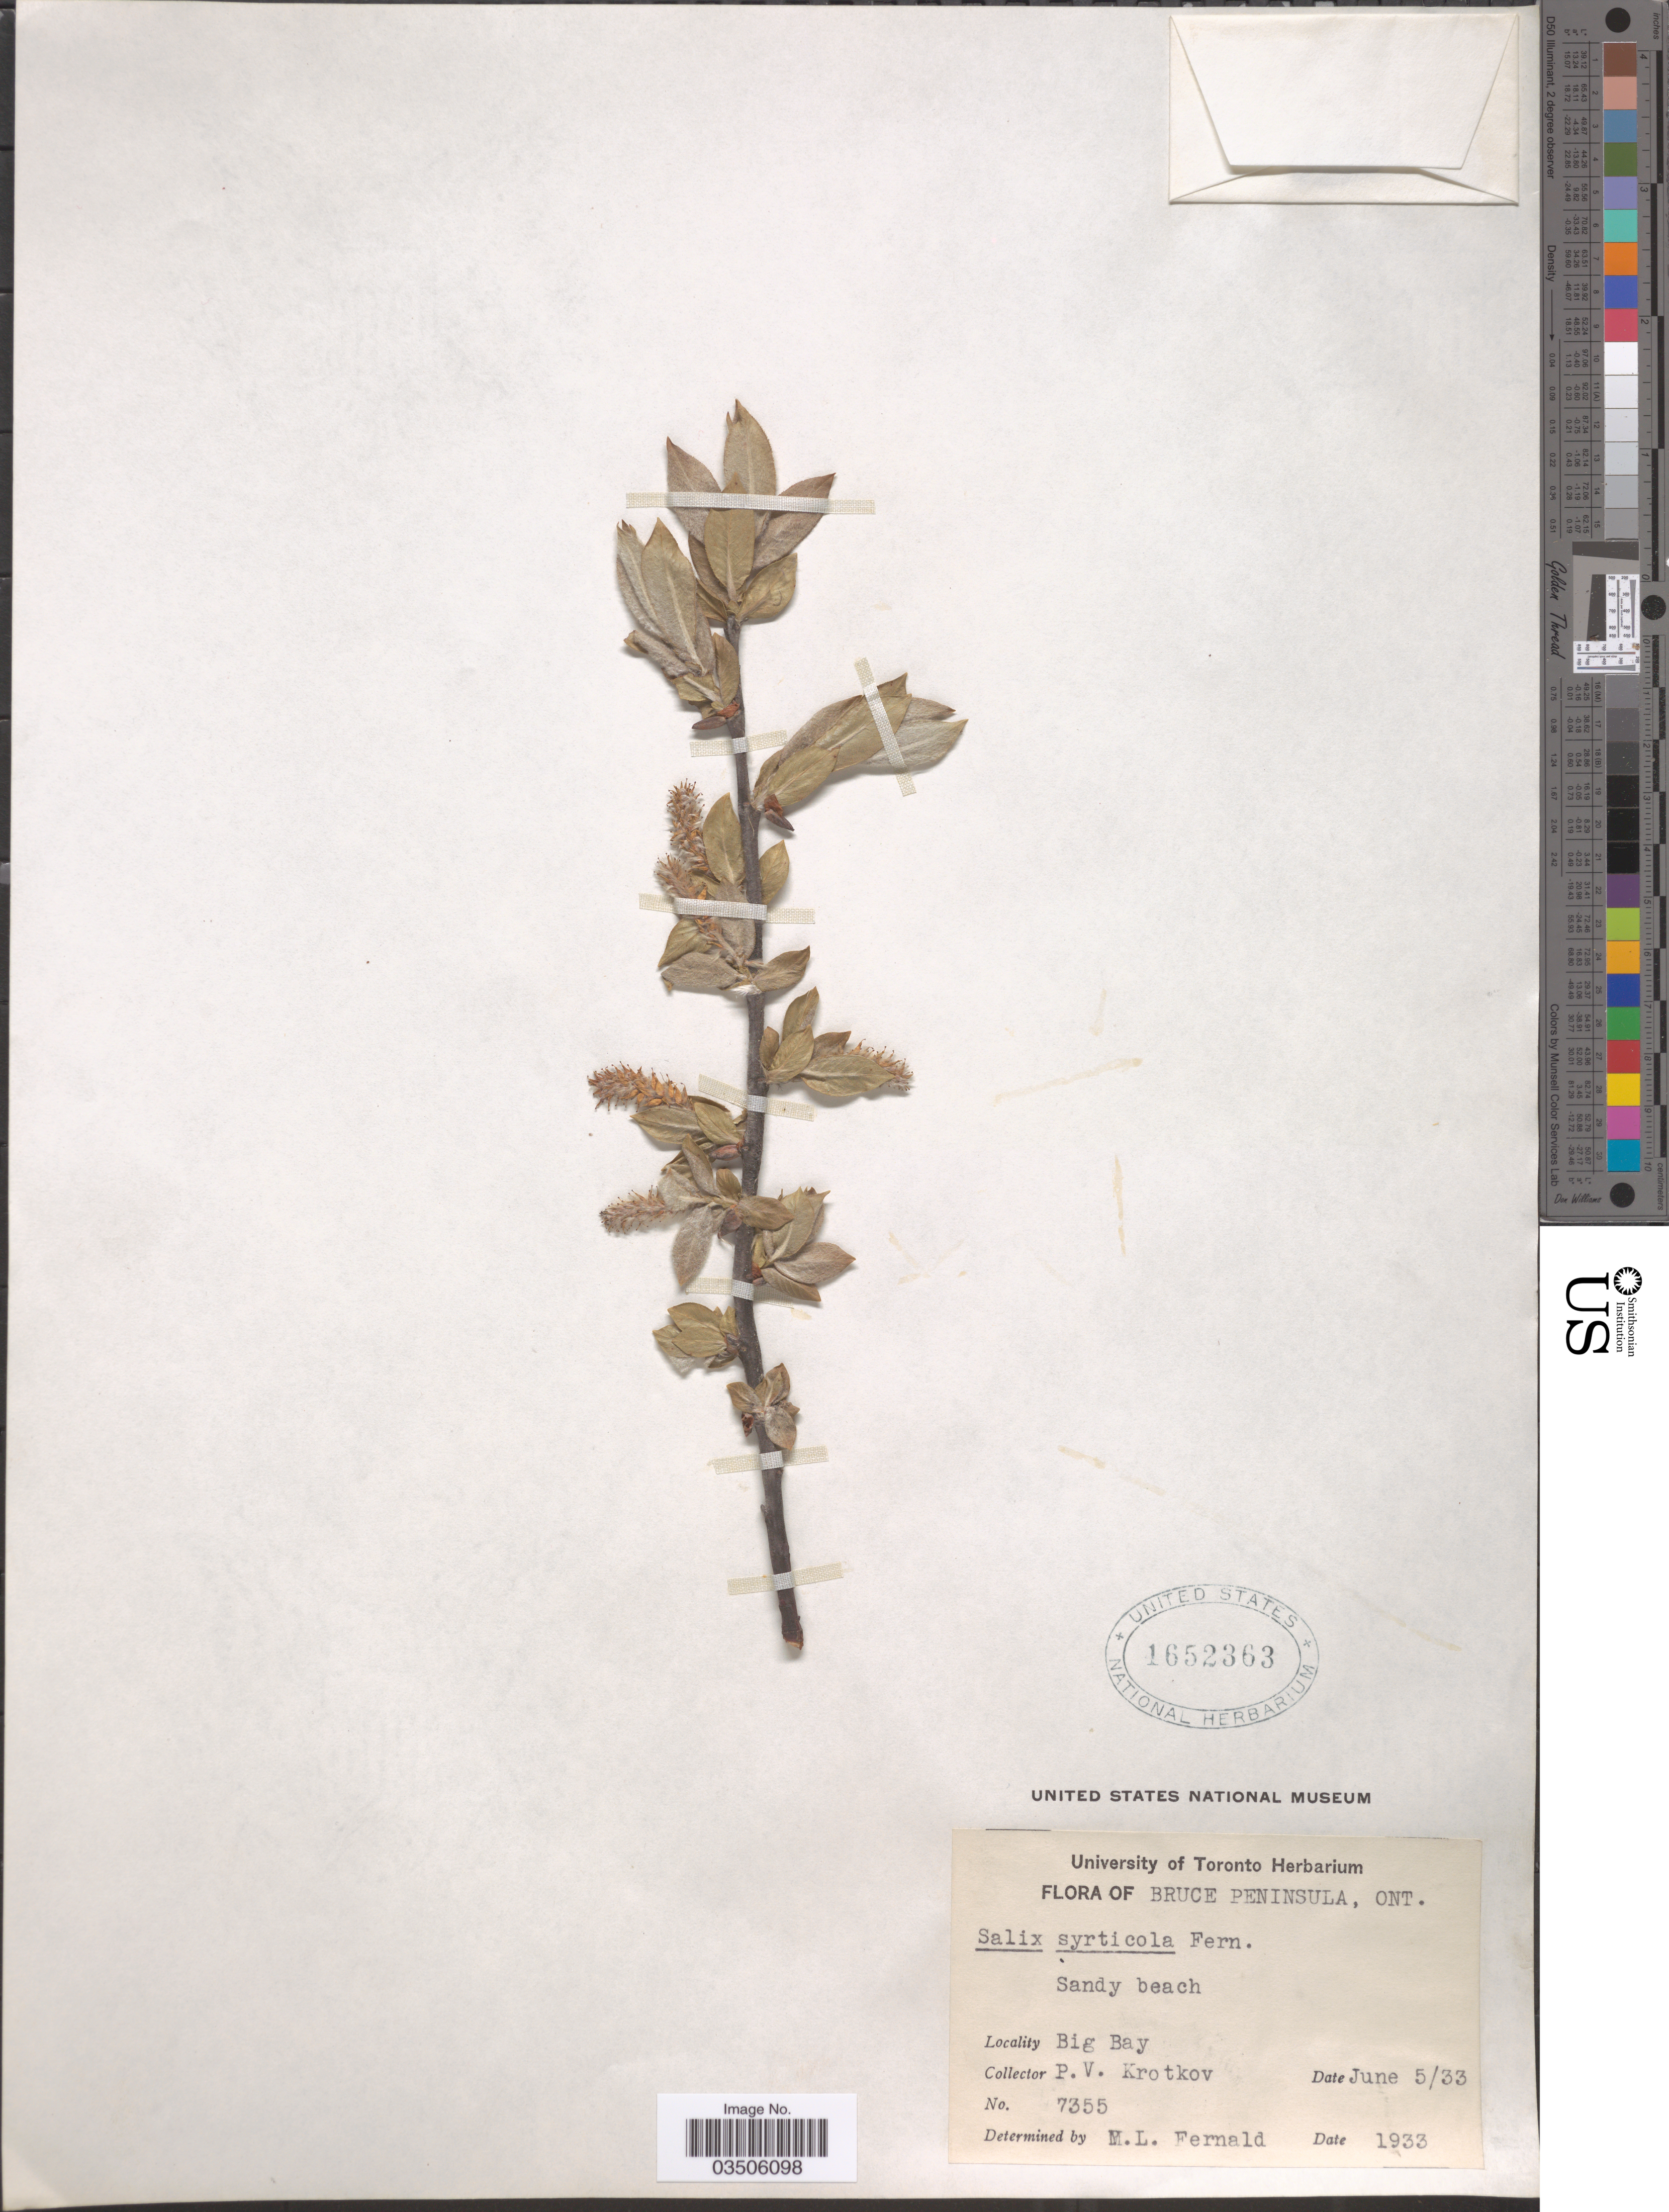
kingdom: Plantae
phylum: Tracheophyta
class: Magnoliopsida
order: Malpighiales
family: Salicaceae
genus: Salix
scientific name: Salix syrticola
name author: Fernald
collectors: P. V. Krotkov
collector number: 7355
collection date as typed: Transcribed d/m/y: 5/6/33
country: Canada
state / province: Ontario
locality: Bruce Peninsula. Big Bay.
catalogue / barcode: US 1652363